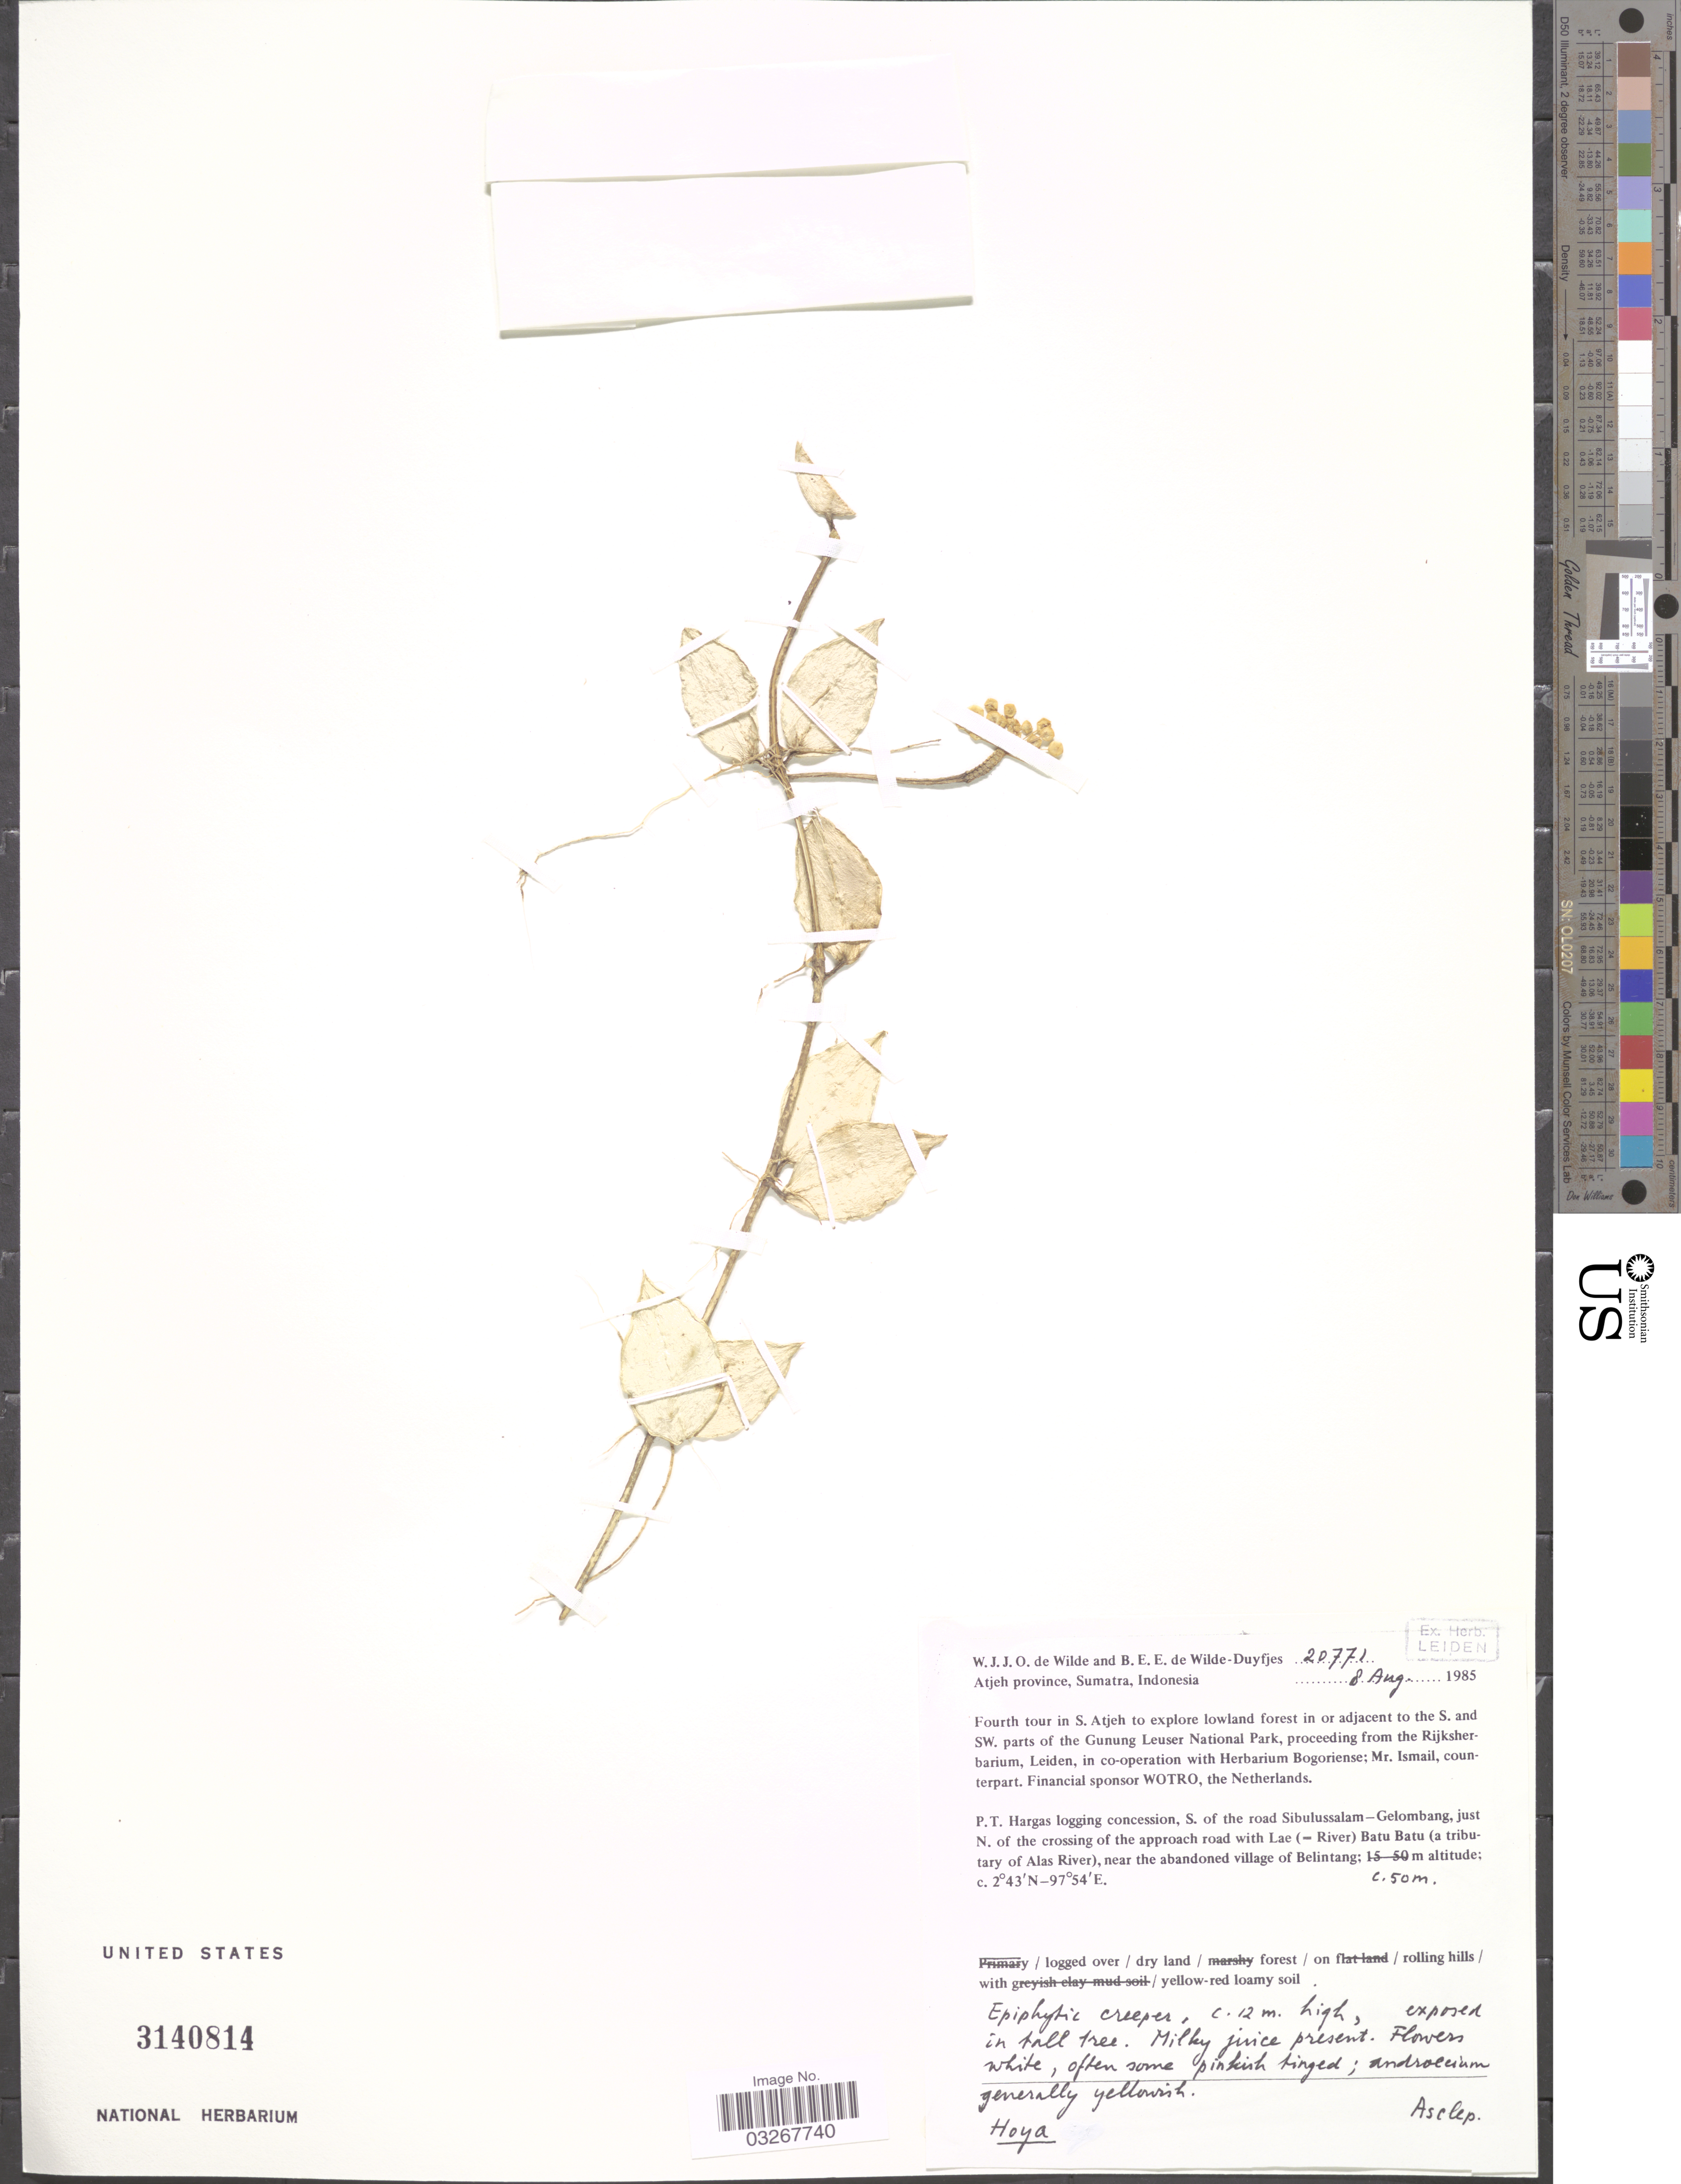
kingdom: Plantae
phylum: Tracheophyta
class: Magnoliopsida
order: Gentianales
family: Apocynaceae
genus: Hoya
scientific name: Hoya sp.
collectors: W. J. de Wilde & B. E. de Wilde-Duyfjes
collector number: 20771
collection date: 1985-08-08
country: Indonesia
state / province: Sumatra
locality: Atjeh Province. S. Atjeh. P. T. Hargas logging concession, S. of the road Sibulussalam-Gelombang, just N. of the crossing of the approach road with Lae (=River) Batu Batu (a tributary of Alas River), near the abandoned village of Belintang.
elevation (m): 50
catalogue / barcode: US 3140814